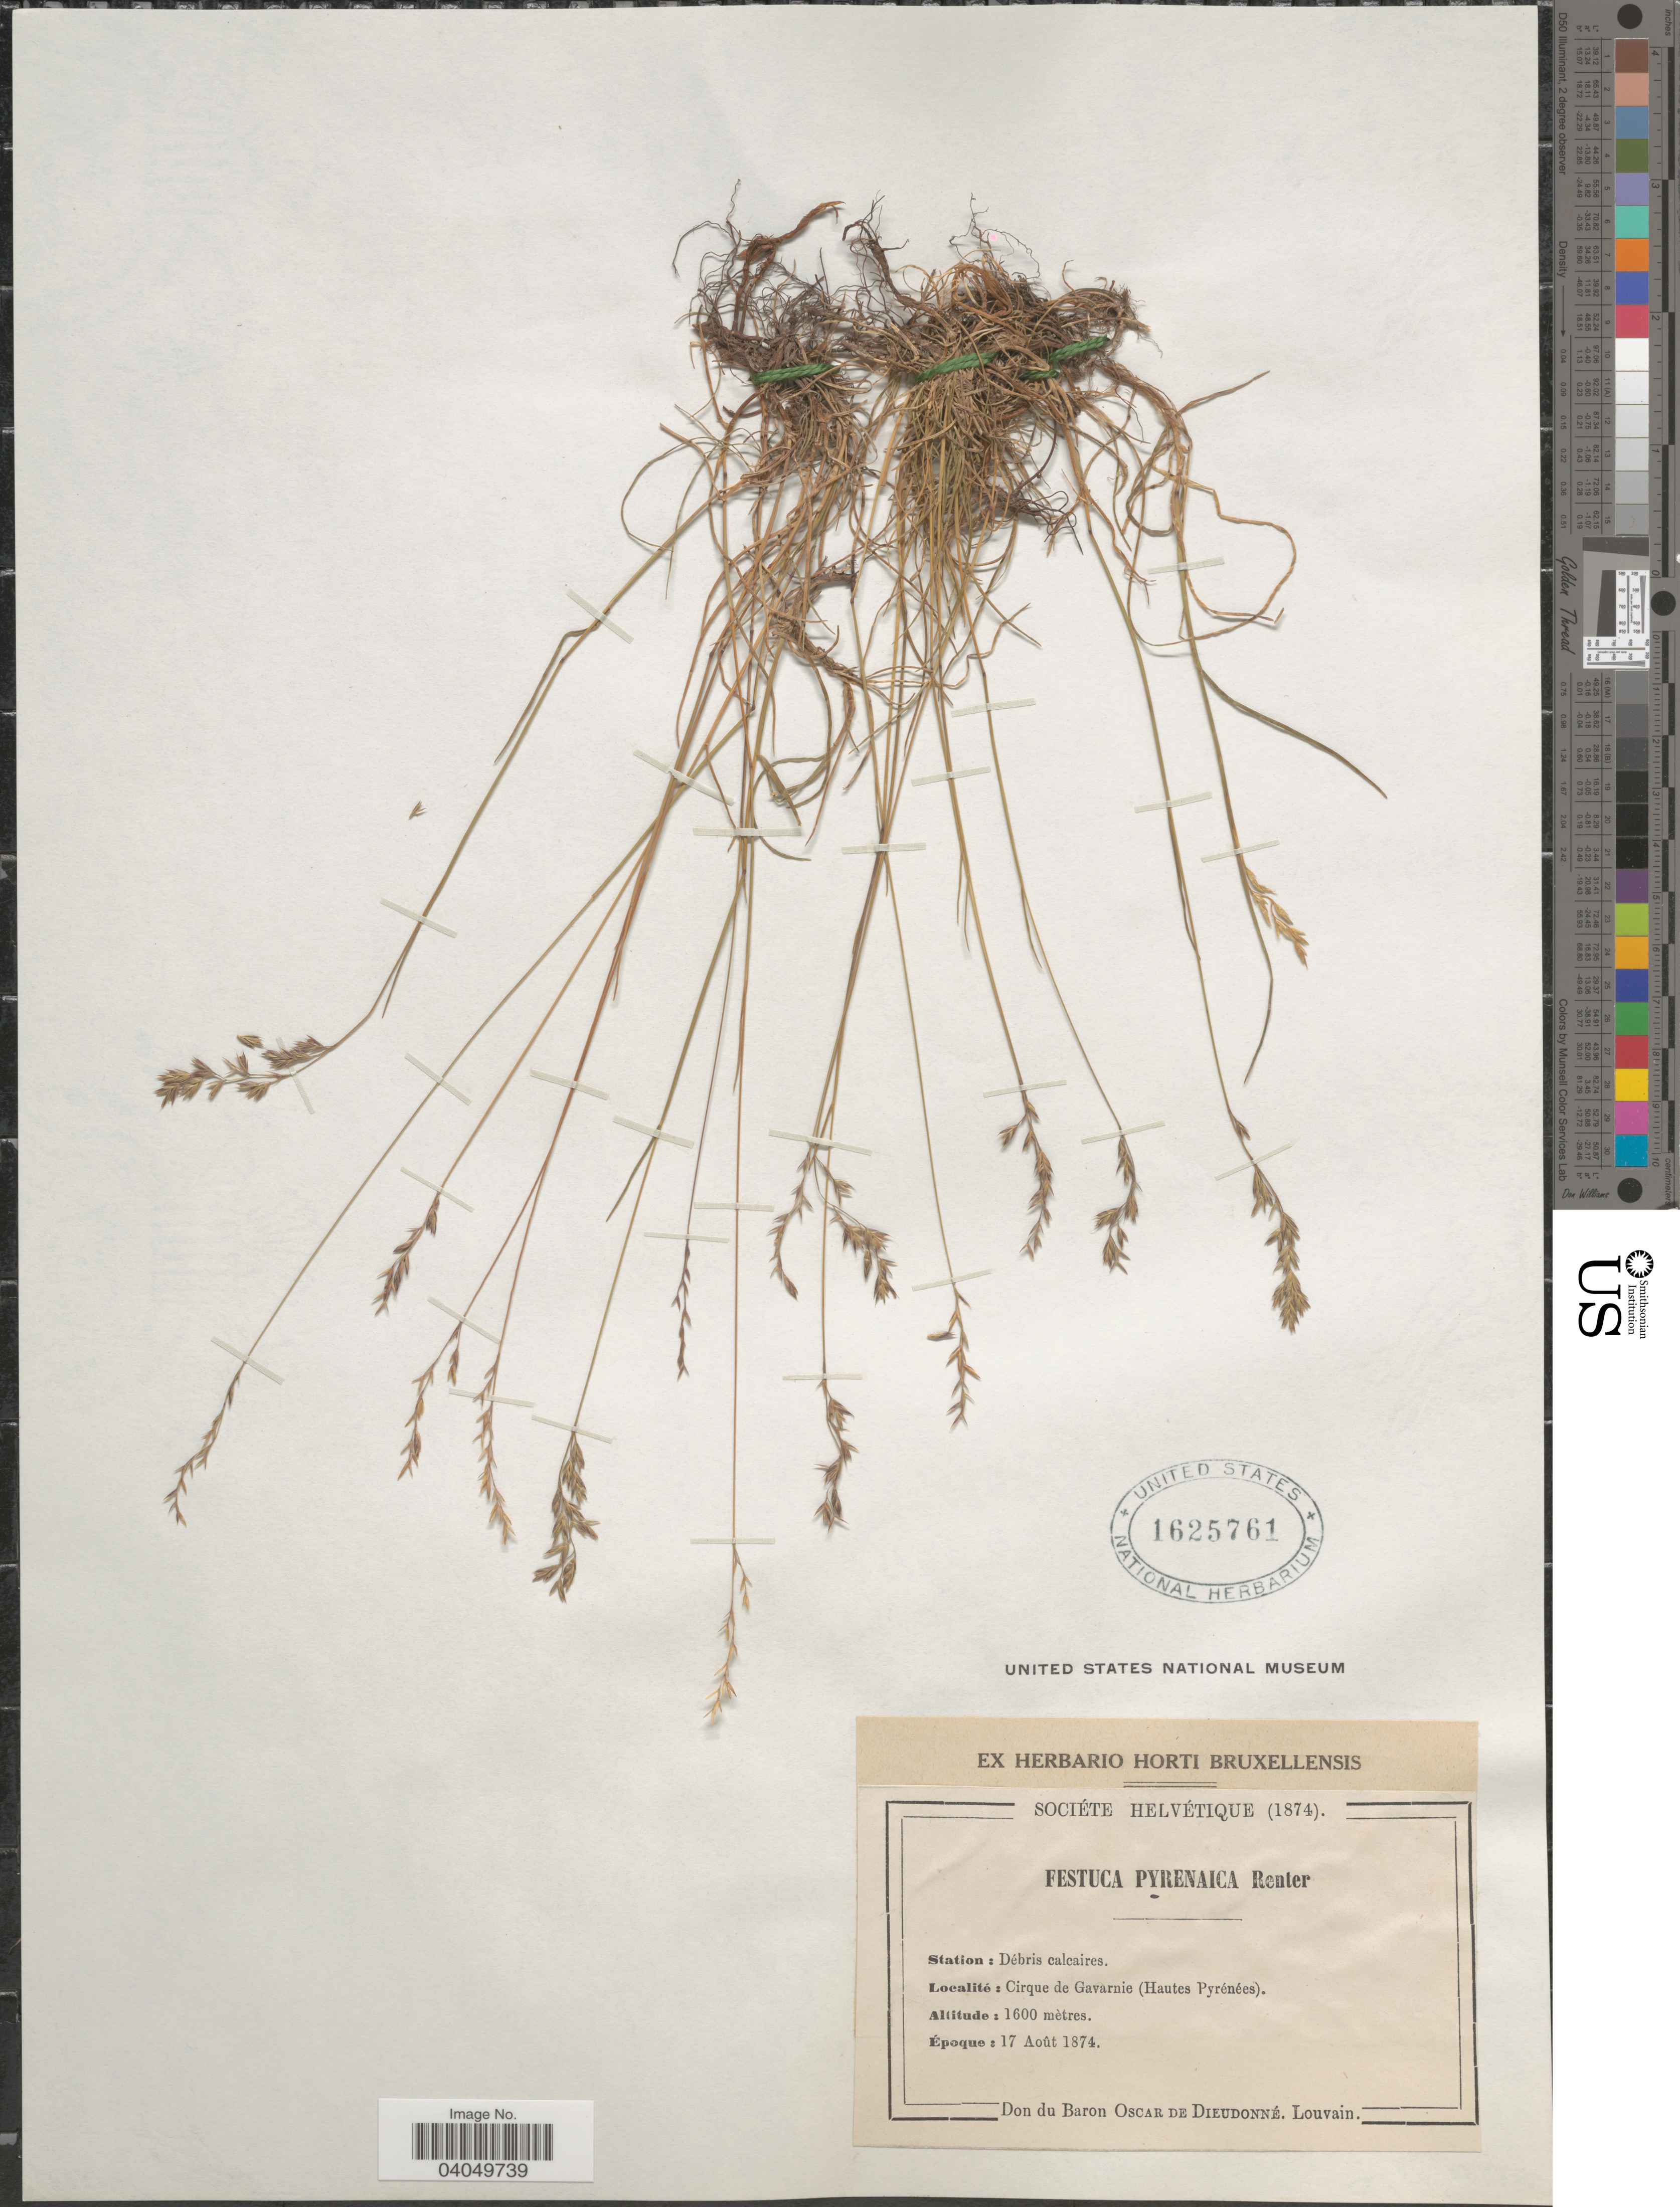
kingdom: Plantae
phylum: Tracheophyta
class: Liliopsida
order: Poales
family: Poaceae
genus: Festuca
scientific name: Festuca pyrenaica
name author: Reut.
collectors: D. Dieudonné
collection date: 1874-08-17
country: Switzerland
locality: Sociéte Helvétique. Station: Débris calcaires. Cirque de Gavarnie (Hautes Pyrénées).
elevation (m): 1600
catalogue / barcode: US 1625761